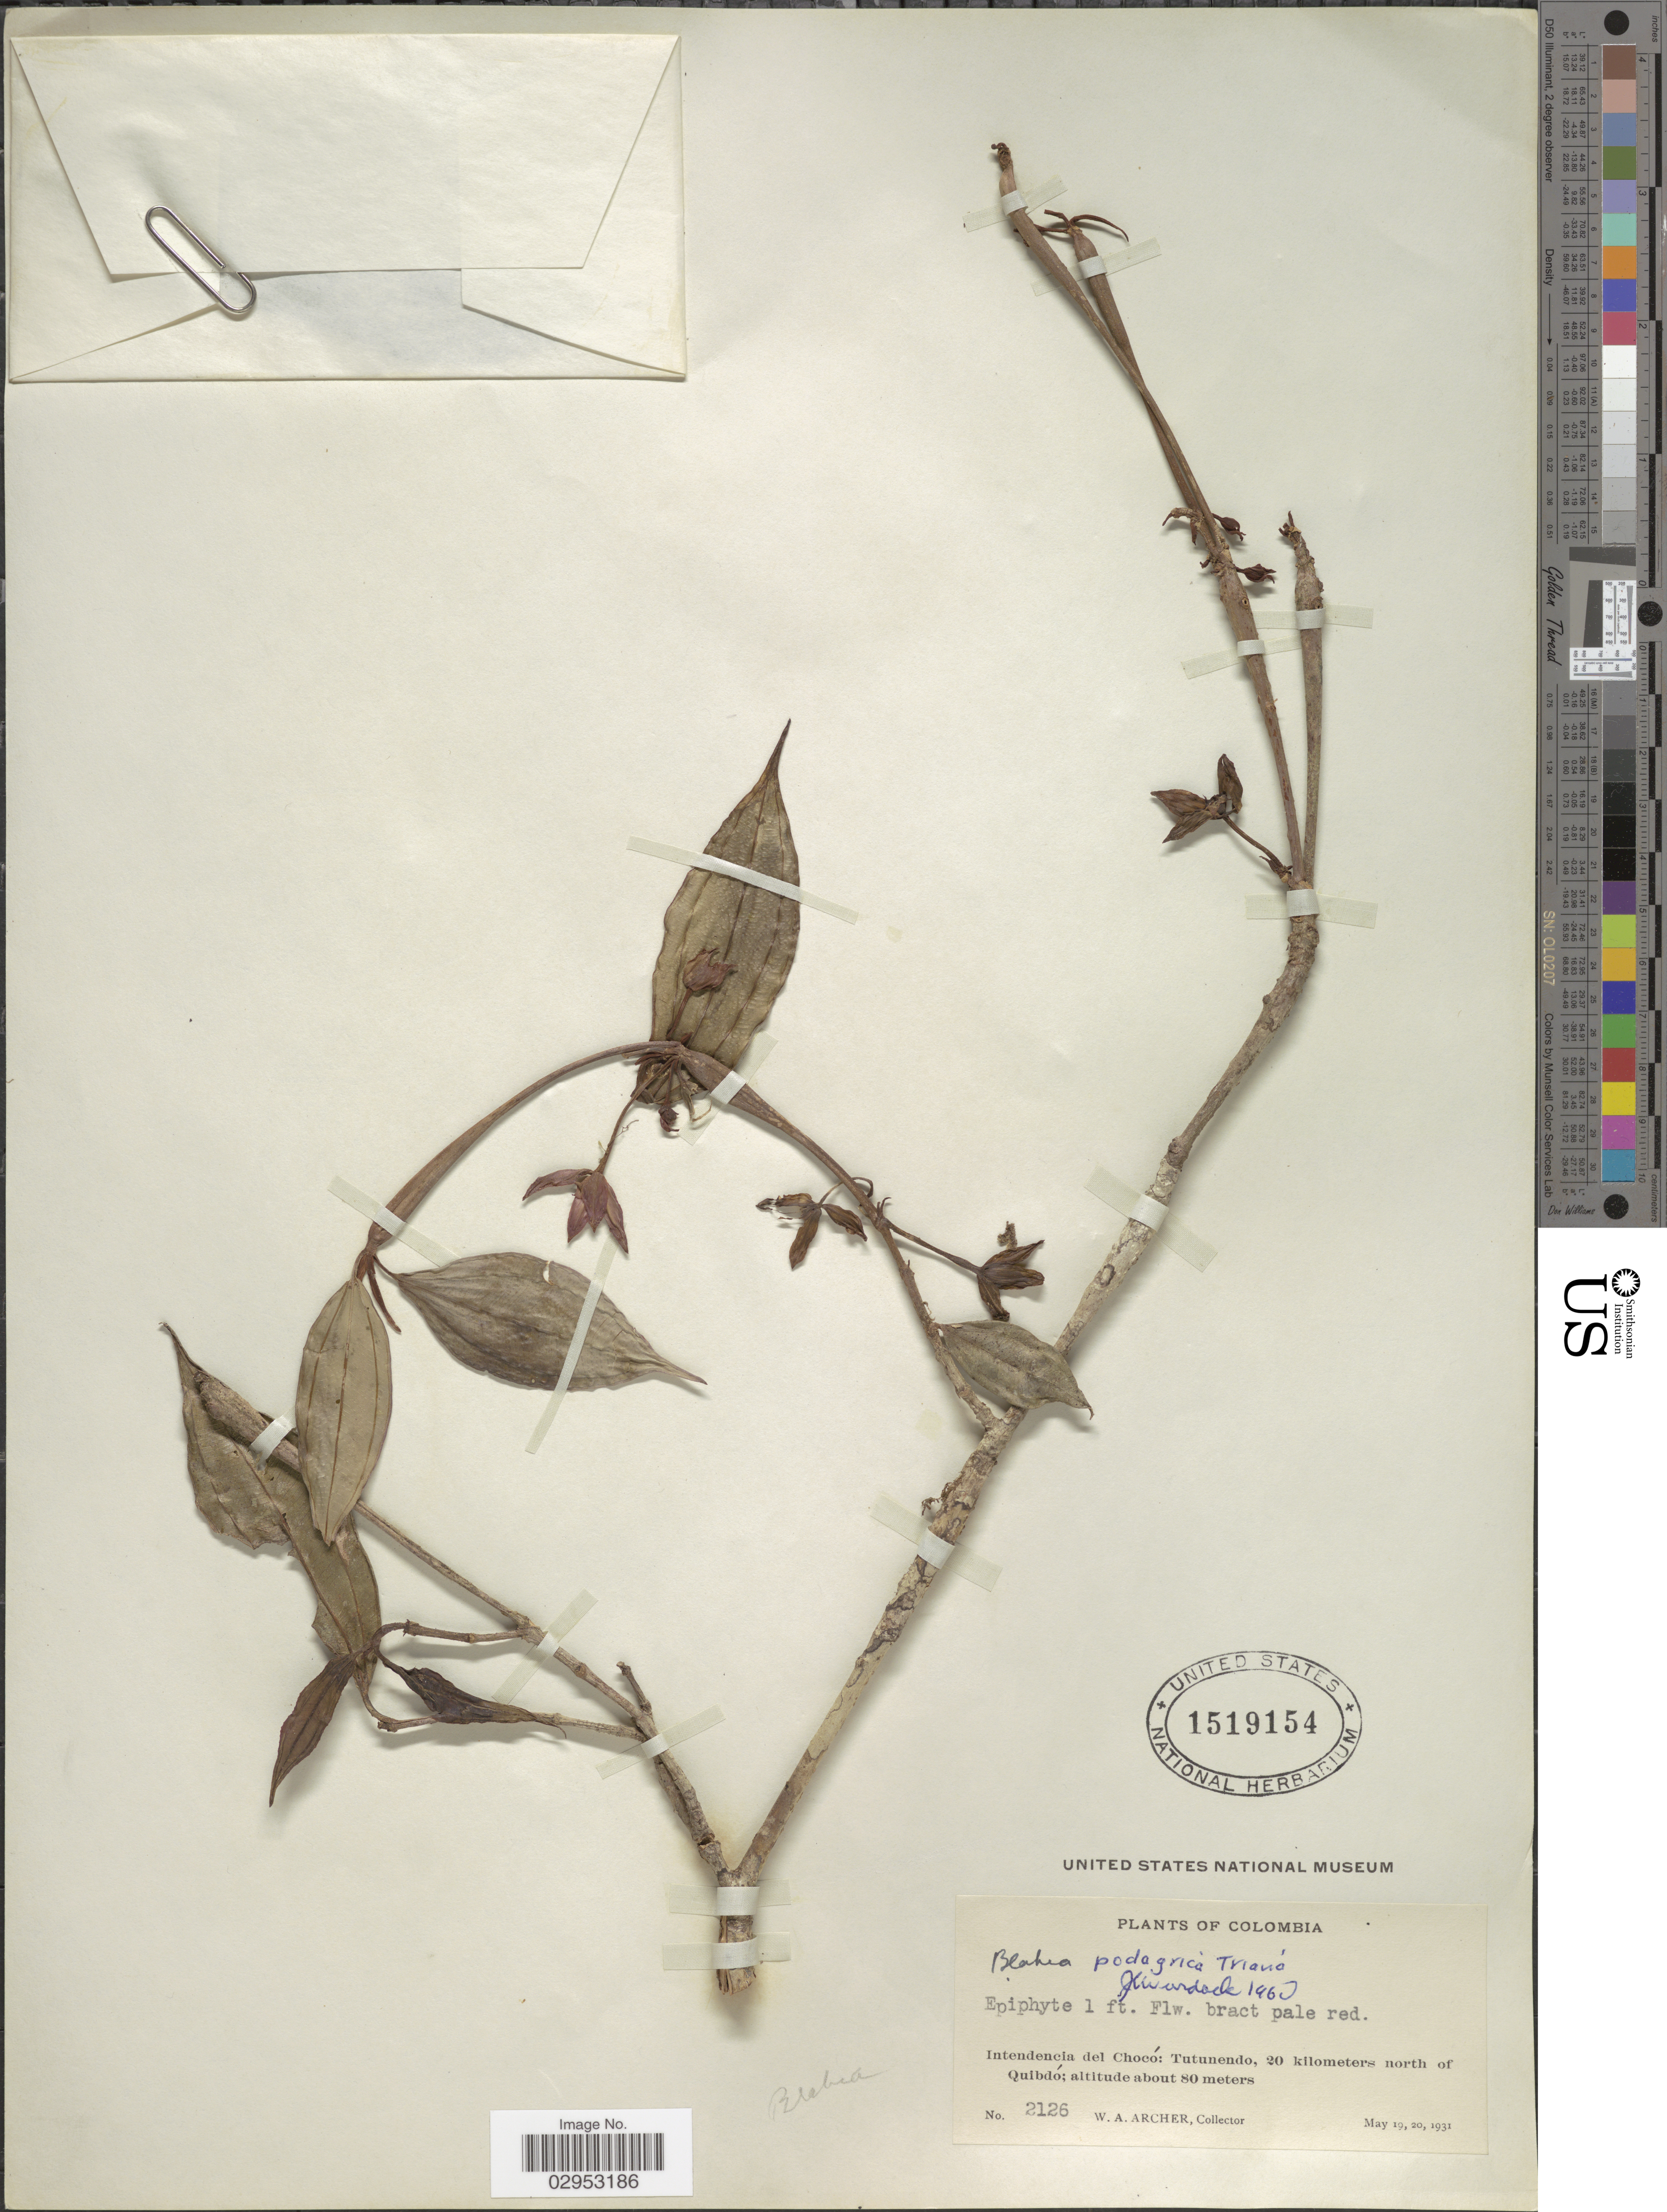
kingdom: Plantae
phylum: Tracheophyta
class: Magnoliopsida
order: Myrtales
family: Melastomataceae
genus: Blakea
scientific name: Blakea podagrica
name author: Triana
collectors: W. Archer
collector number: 2126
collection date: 1931-05-19/1931-05-20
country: Colombia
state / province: Chocó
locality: Intendencia del Chocó: Tutunendo, 20 kilometers north of Quibdó.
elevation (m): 80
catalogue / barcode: US 1519154